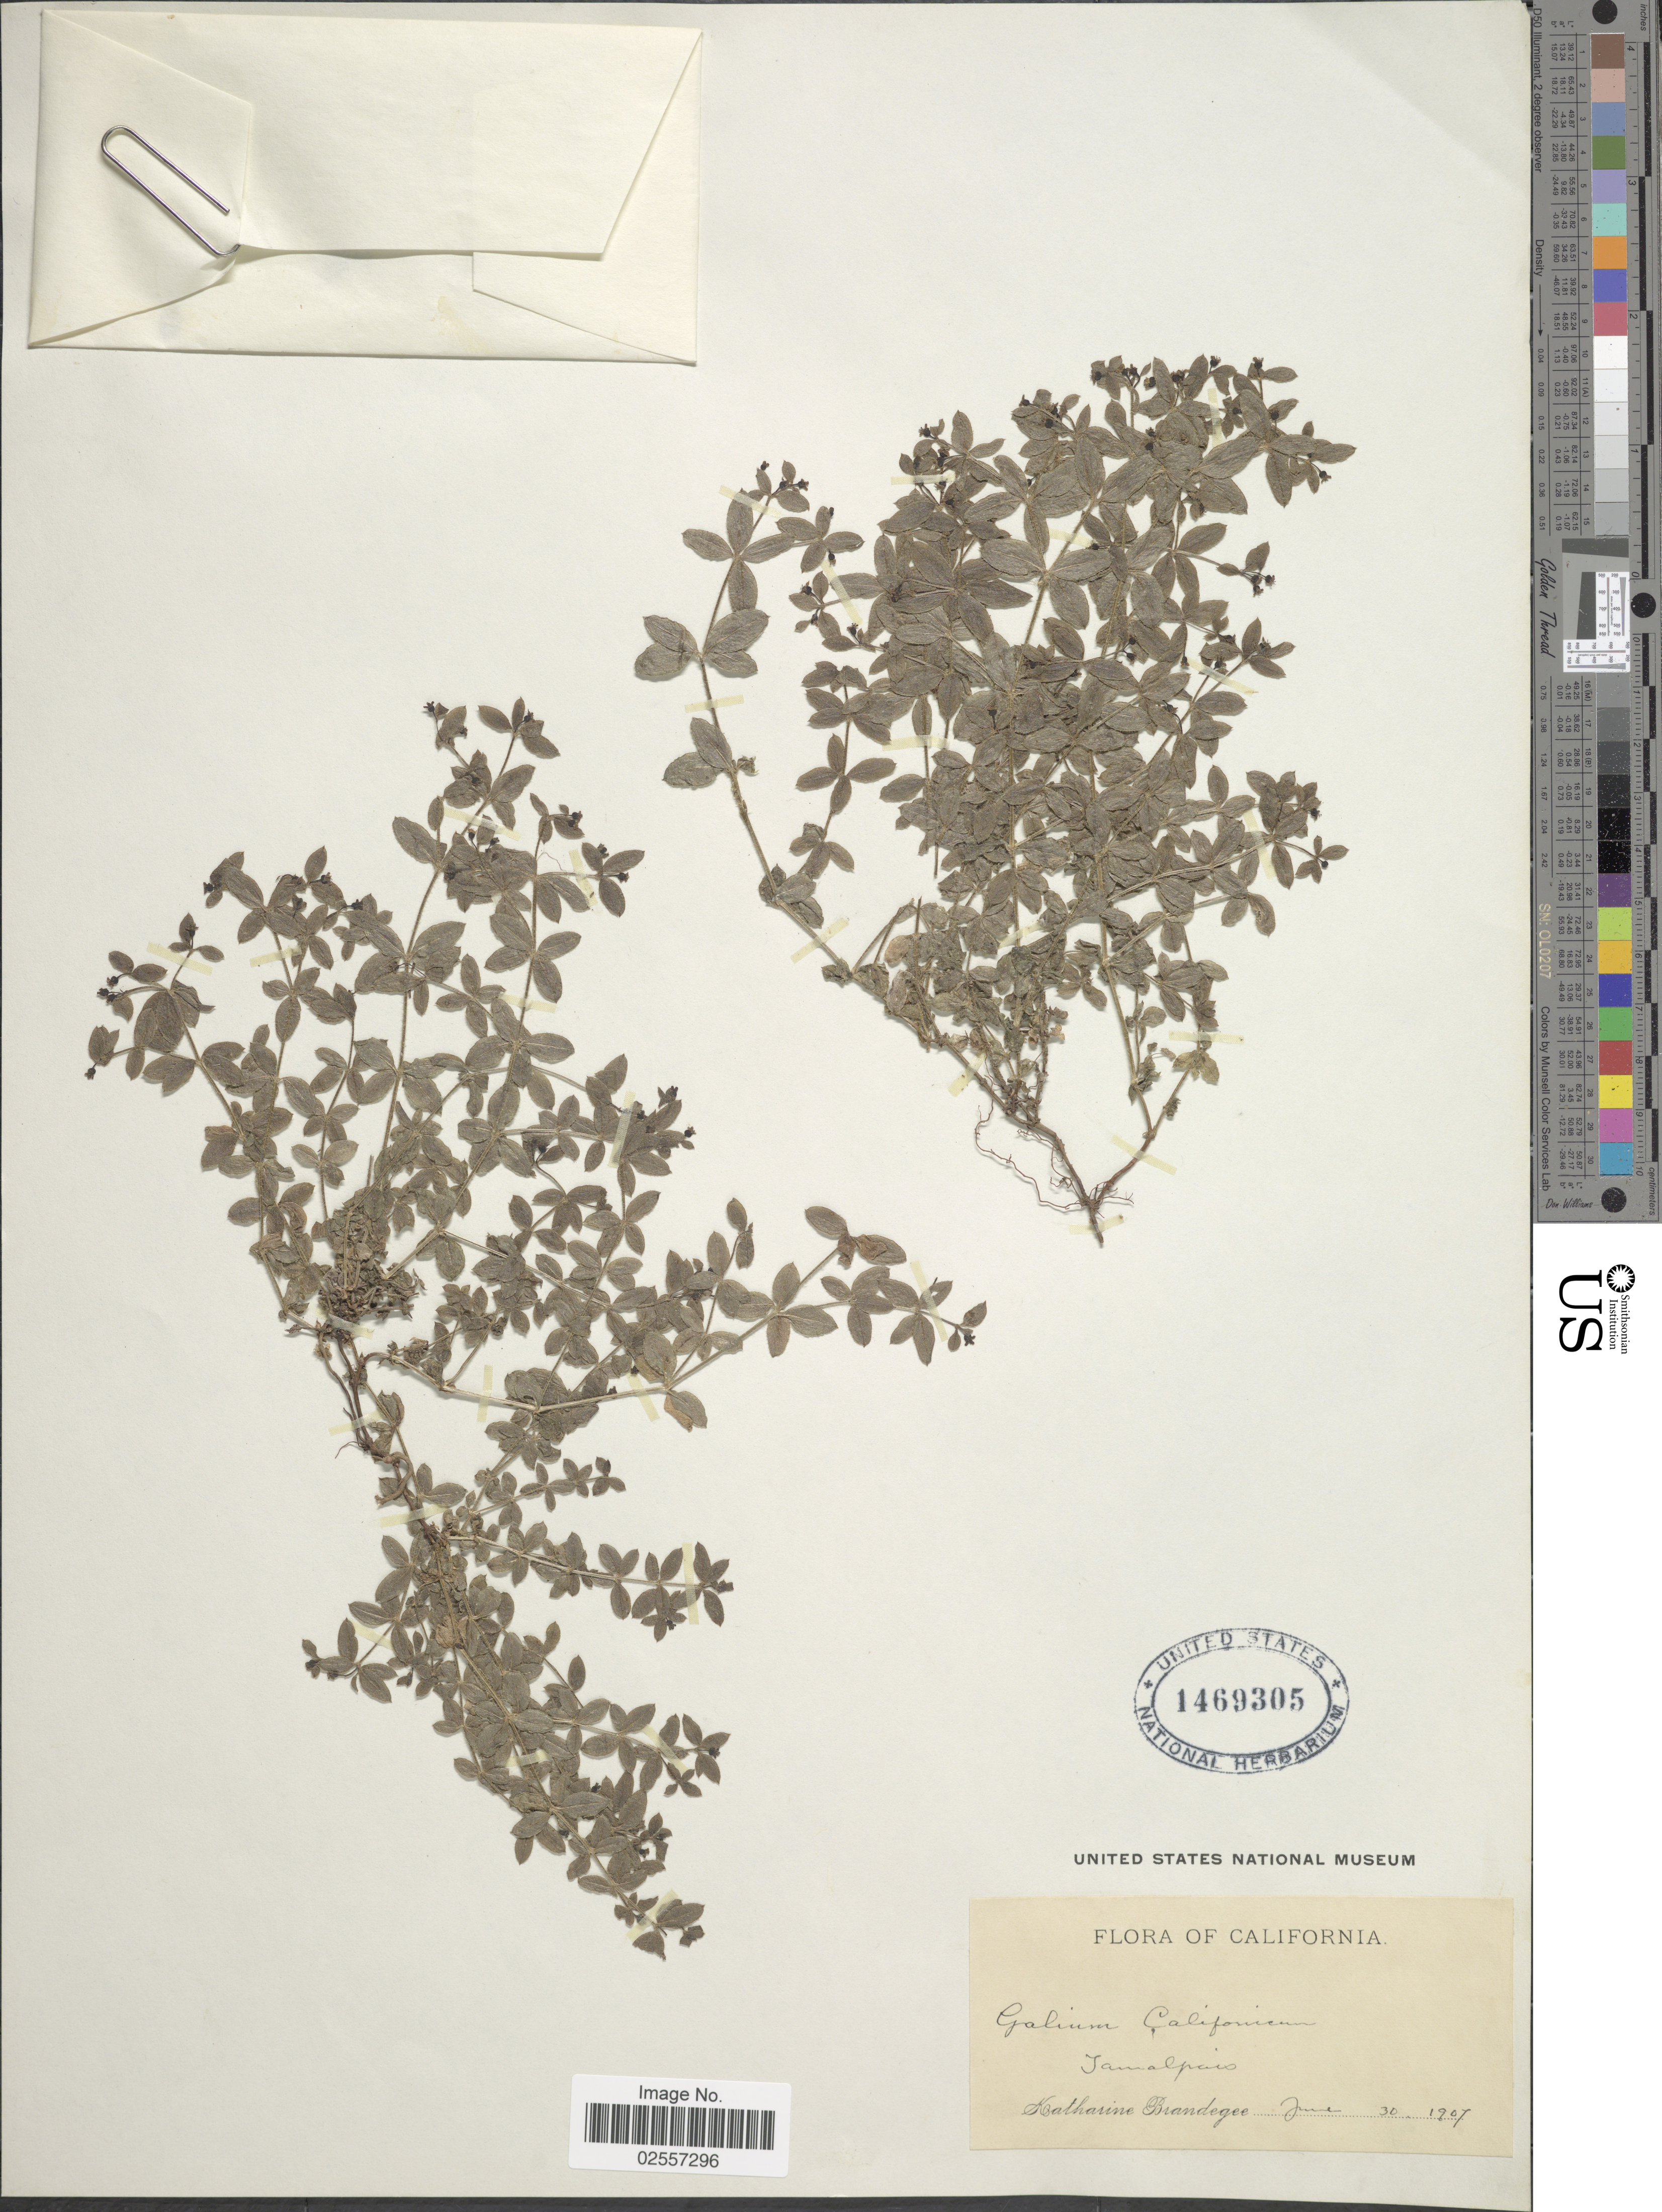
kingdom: Plantae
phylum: Tracheophyta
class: Magnoliopsida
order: Gentianales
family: Rubiaceae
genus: Galium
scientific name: Galium californicum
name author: Hook. & Arn.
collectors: M. K. Brandegee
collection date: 1907-06-30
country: United States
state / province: California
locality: Tamalpais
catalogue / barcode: US 1469305